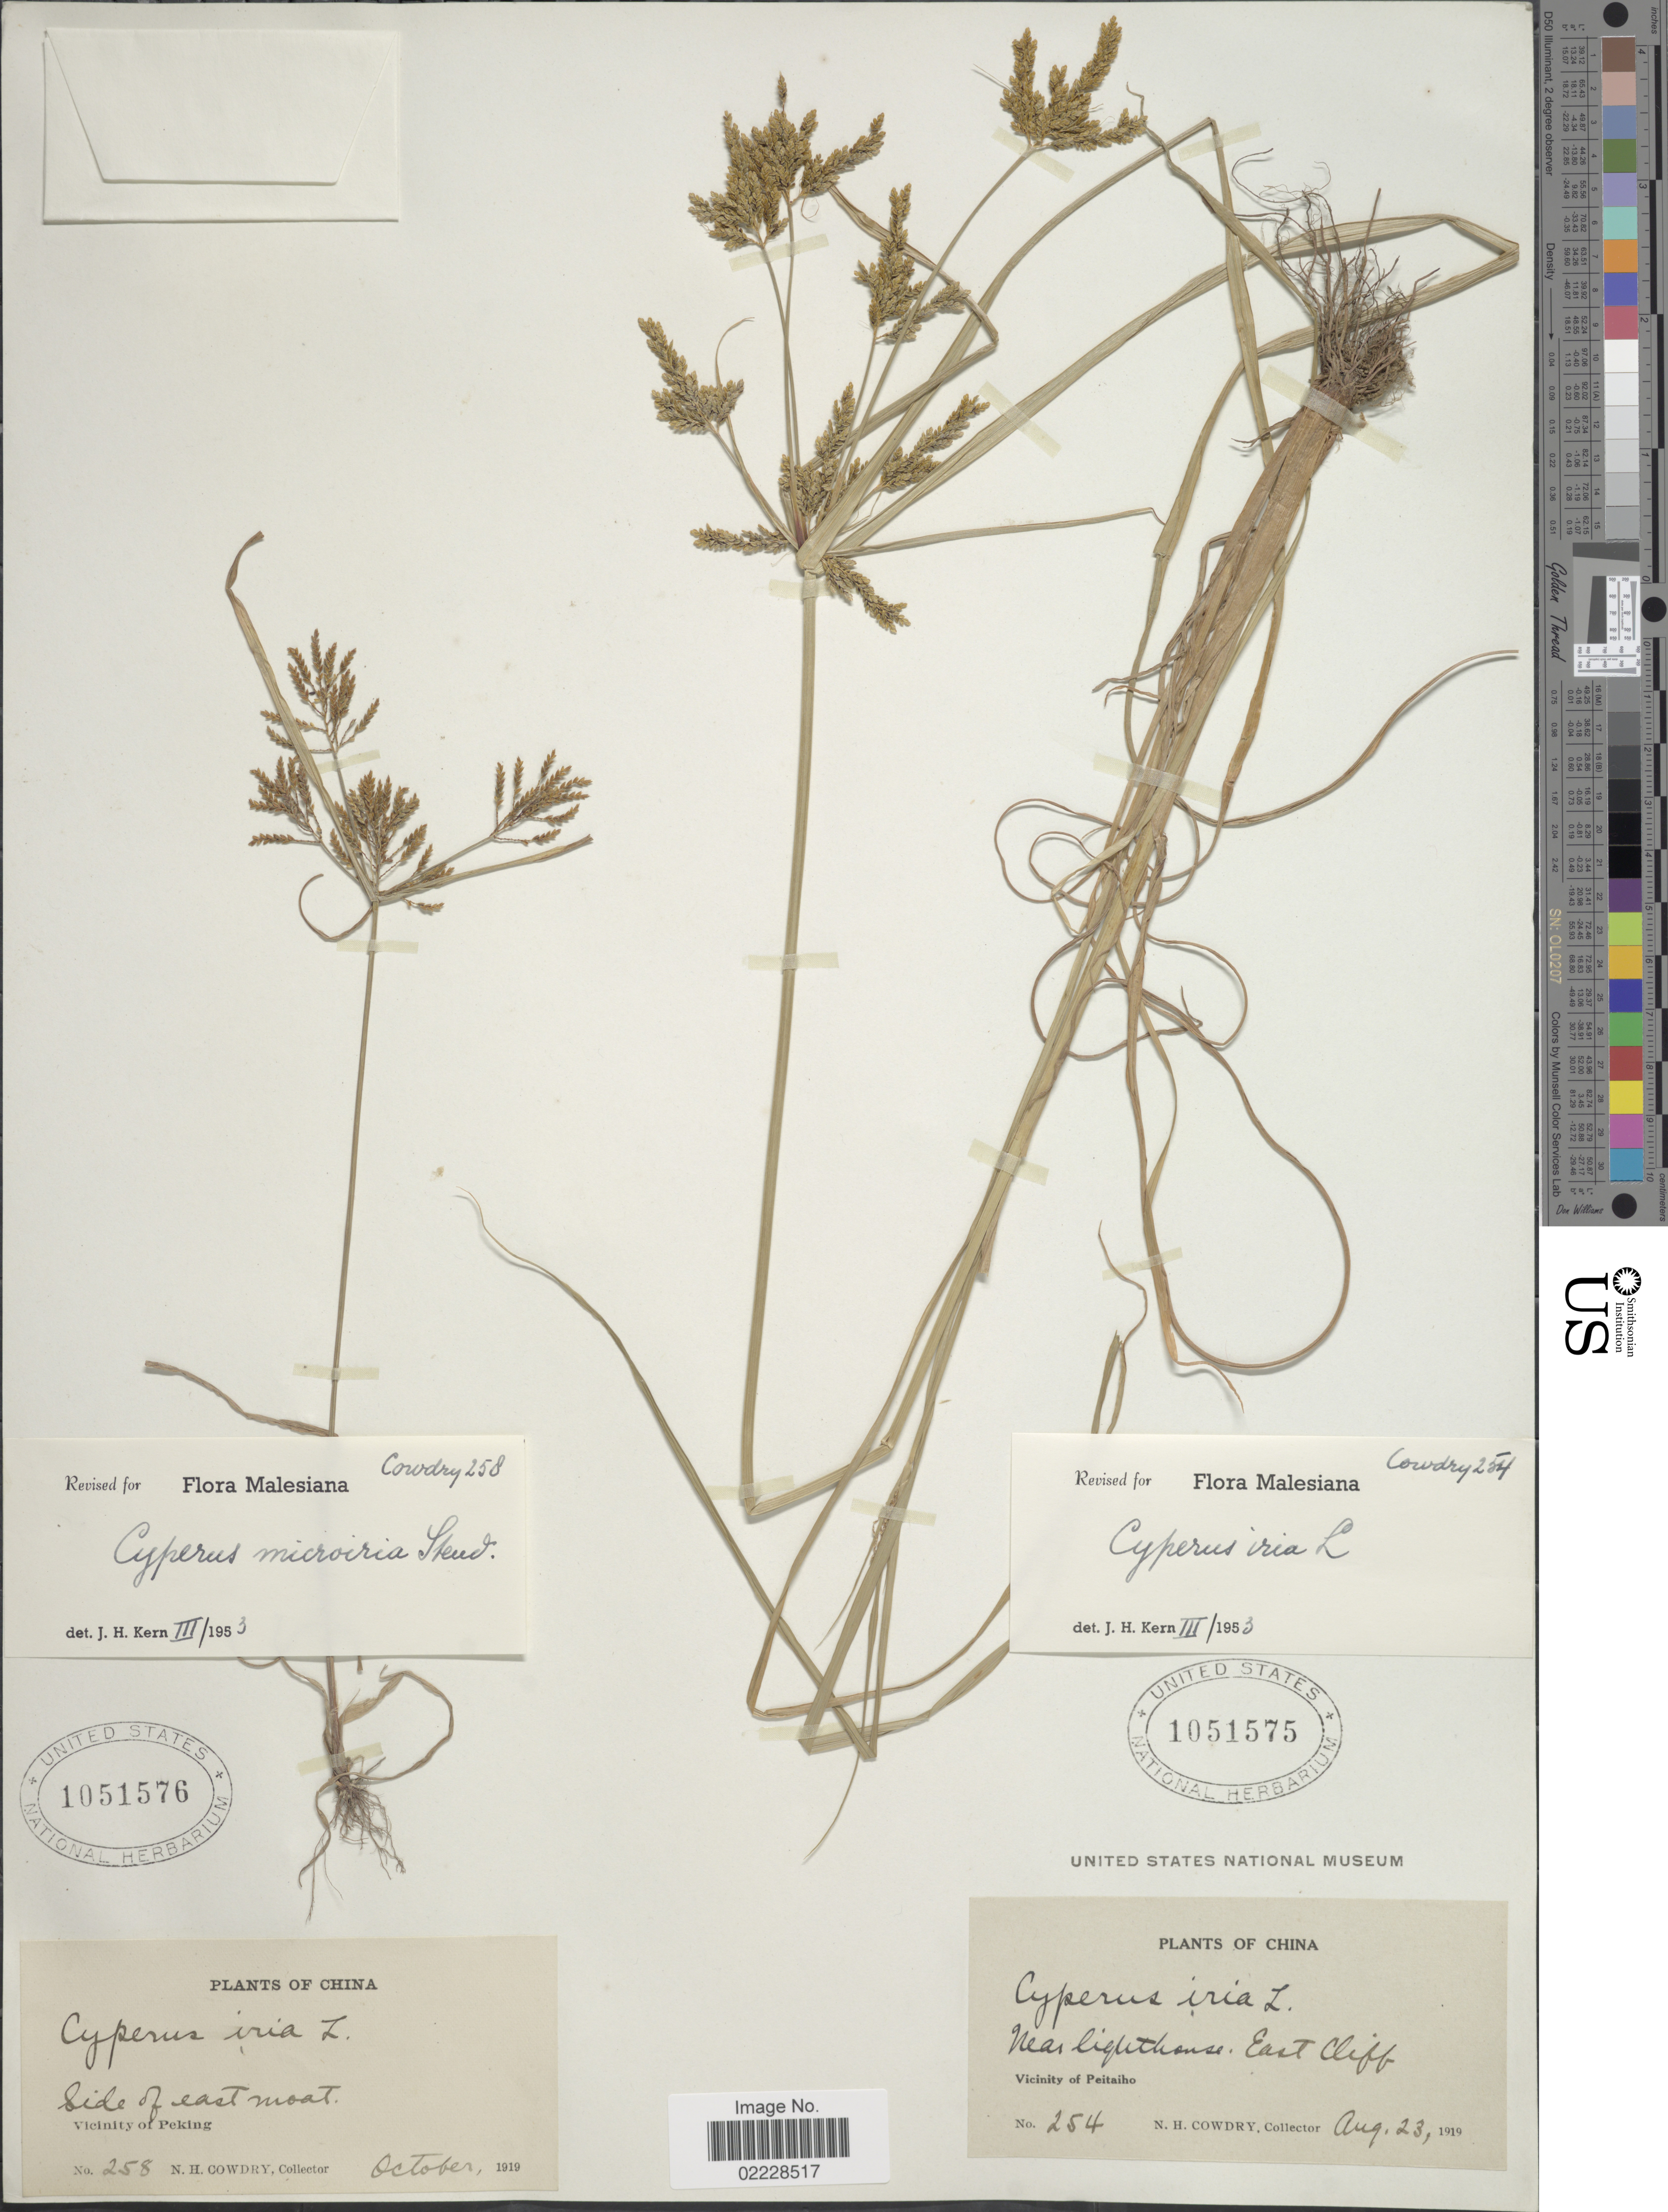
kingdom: Plantae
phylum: Tracheophyta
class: Liliopsida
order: Poales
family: Cyperaceae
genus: Cyperus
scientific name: Cyperus iria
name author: L.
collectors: N. H. Cowdry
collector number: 254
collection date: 1919-08-23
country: China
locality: Near Lighthouse, East Cliff, Vicinity of Peitaiho.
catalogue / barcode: US 1051575-2